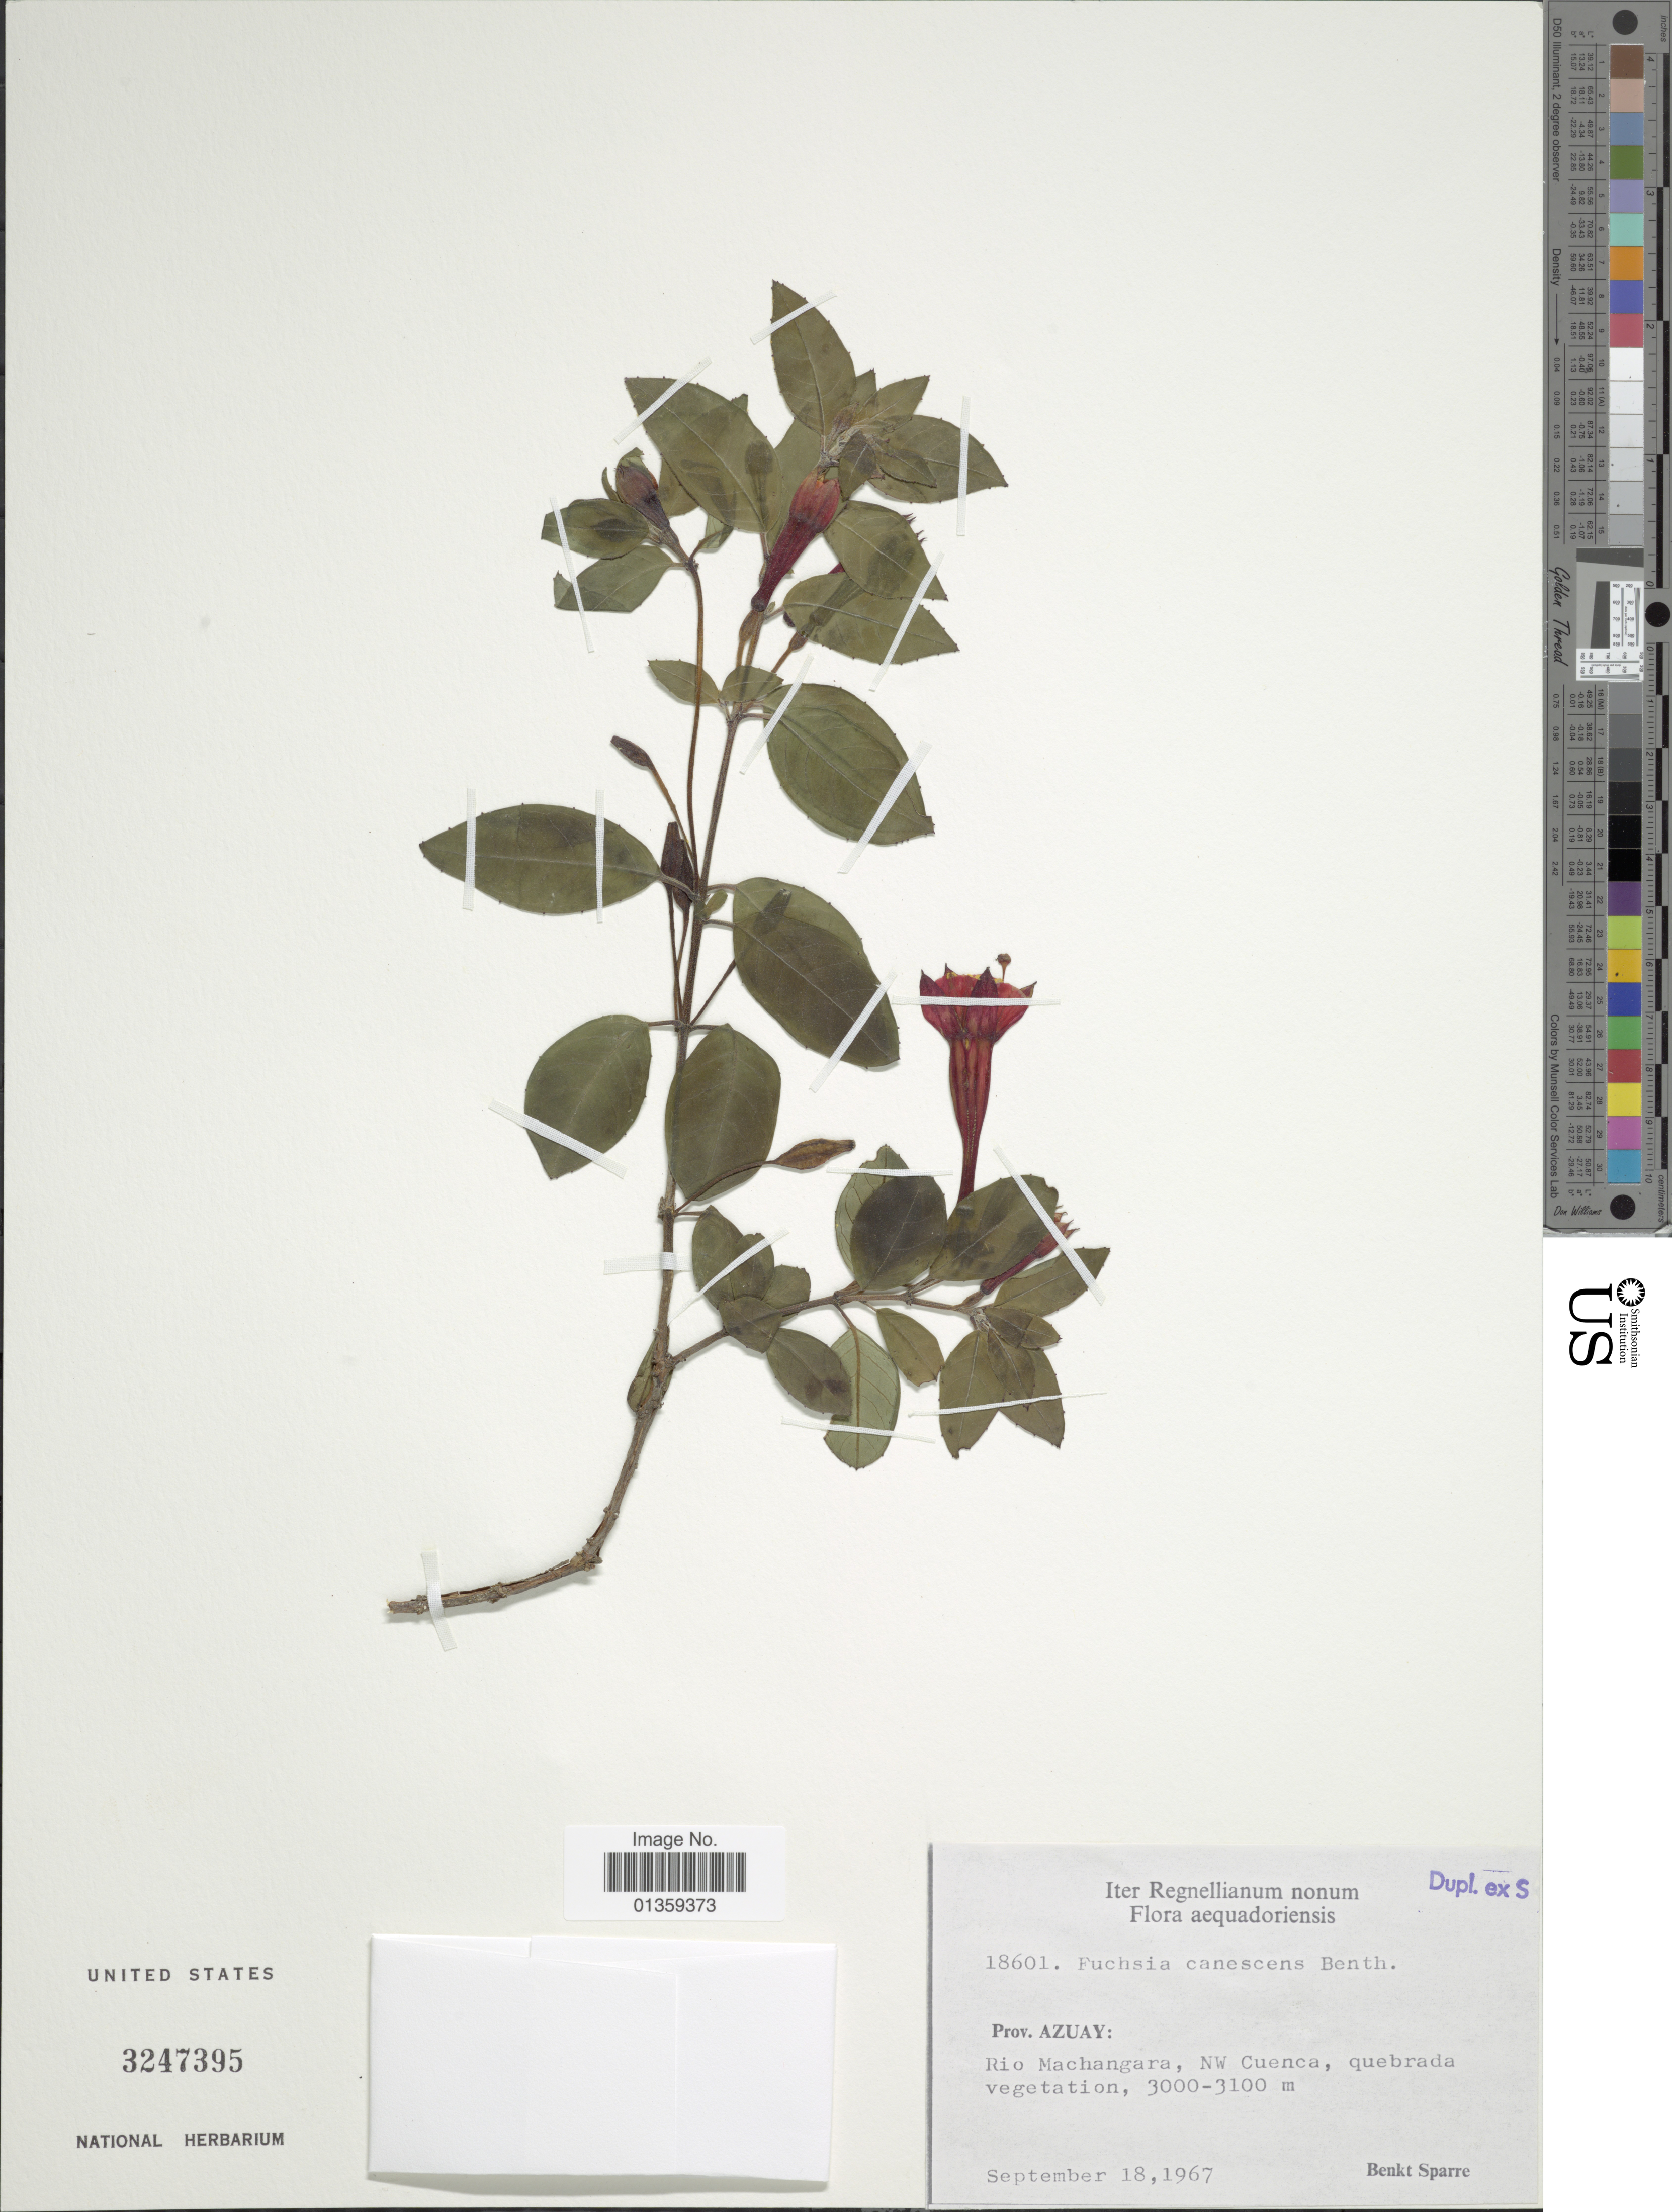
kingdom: Plantae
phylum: Tracheophyta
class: Magnoliopsida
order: Myrtales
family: Onagraceae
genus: Fuchsia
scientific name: Fuchsia canescens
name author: Benth.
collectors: B. Sparre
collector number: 18601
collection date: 1967-09-18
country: Ecuador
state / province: Azuay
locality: Rio Machangara, NW Cuenca, quebrada vegetation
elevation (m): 3000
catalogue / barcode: US 3247395